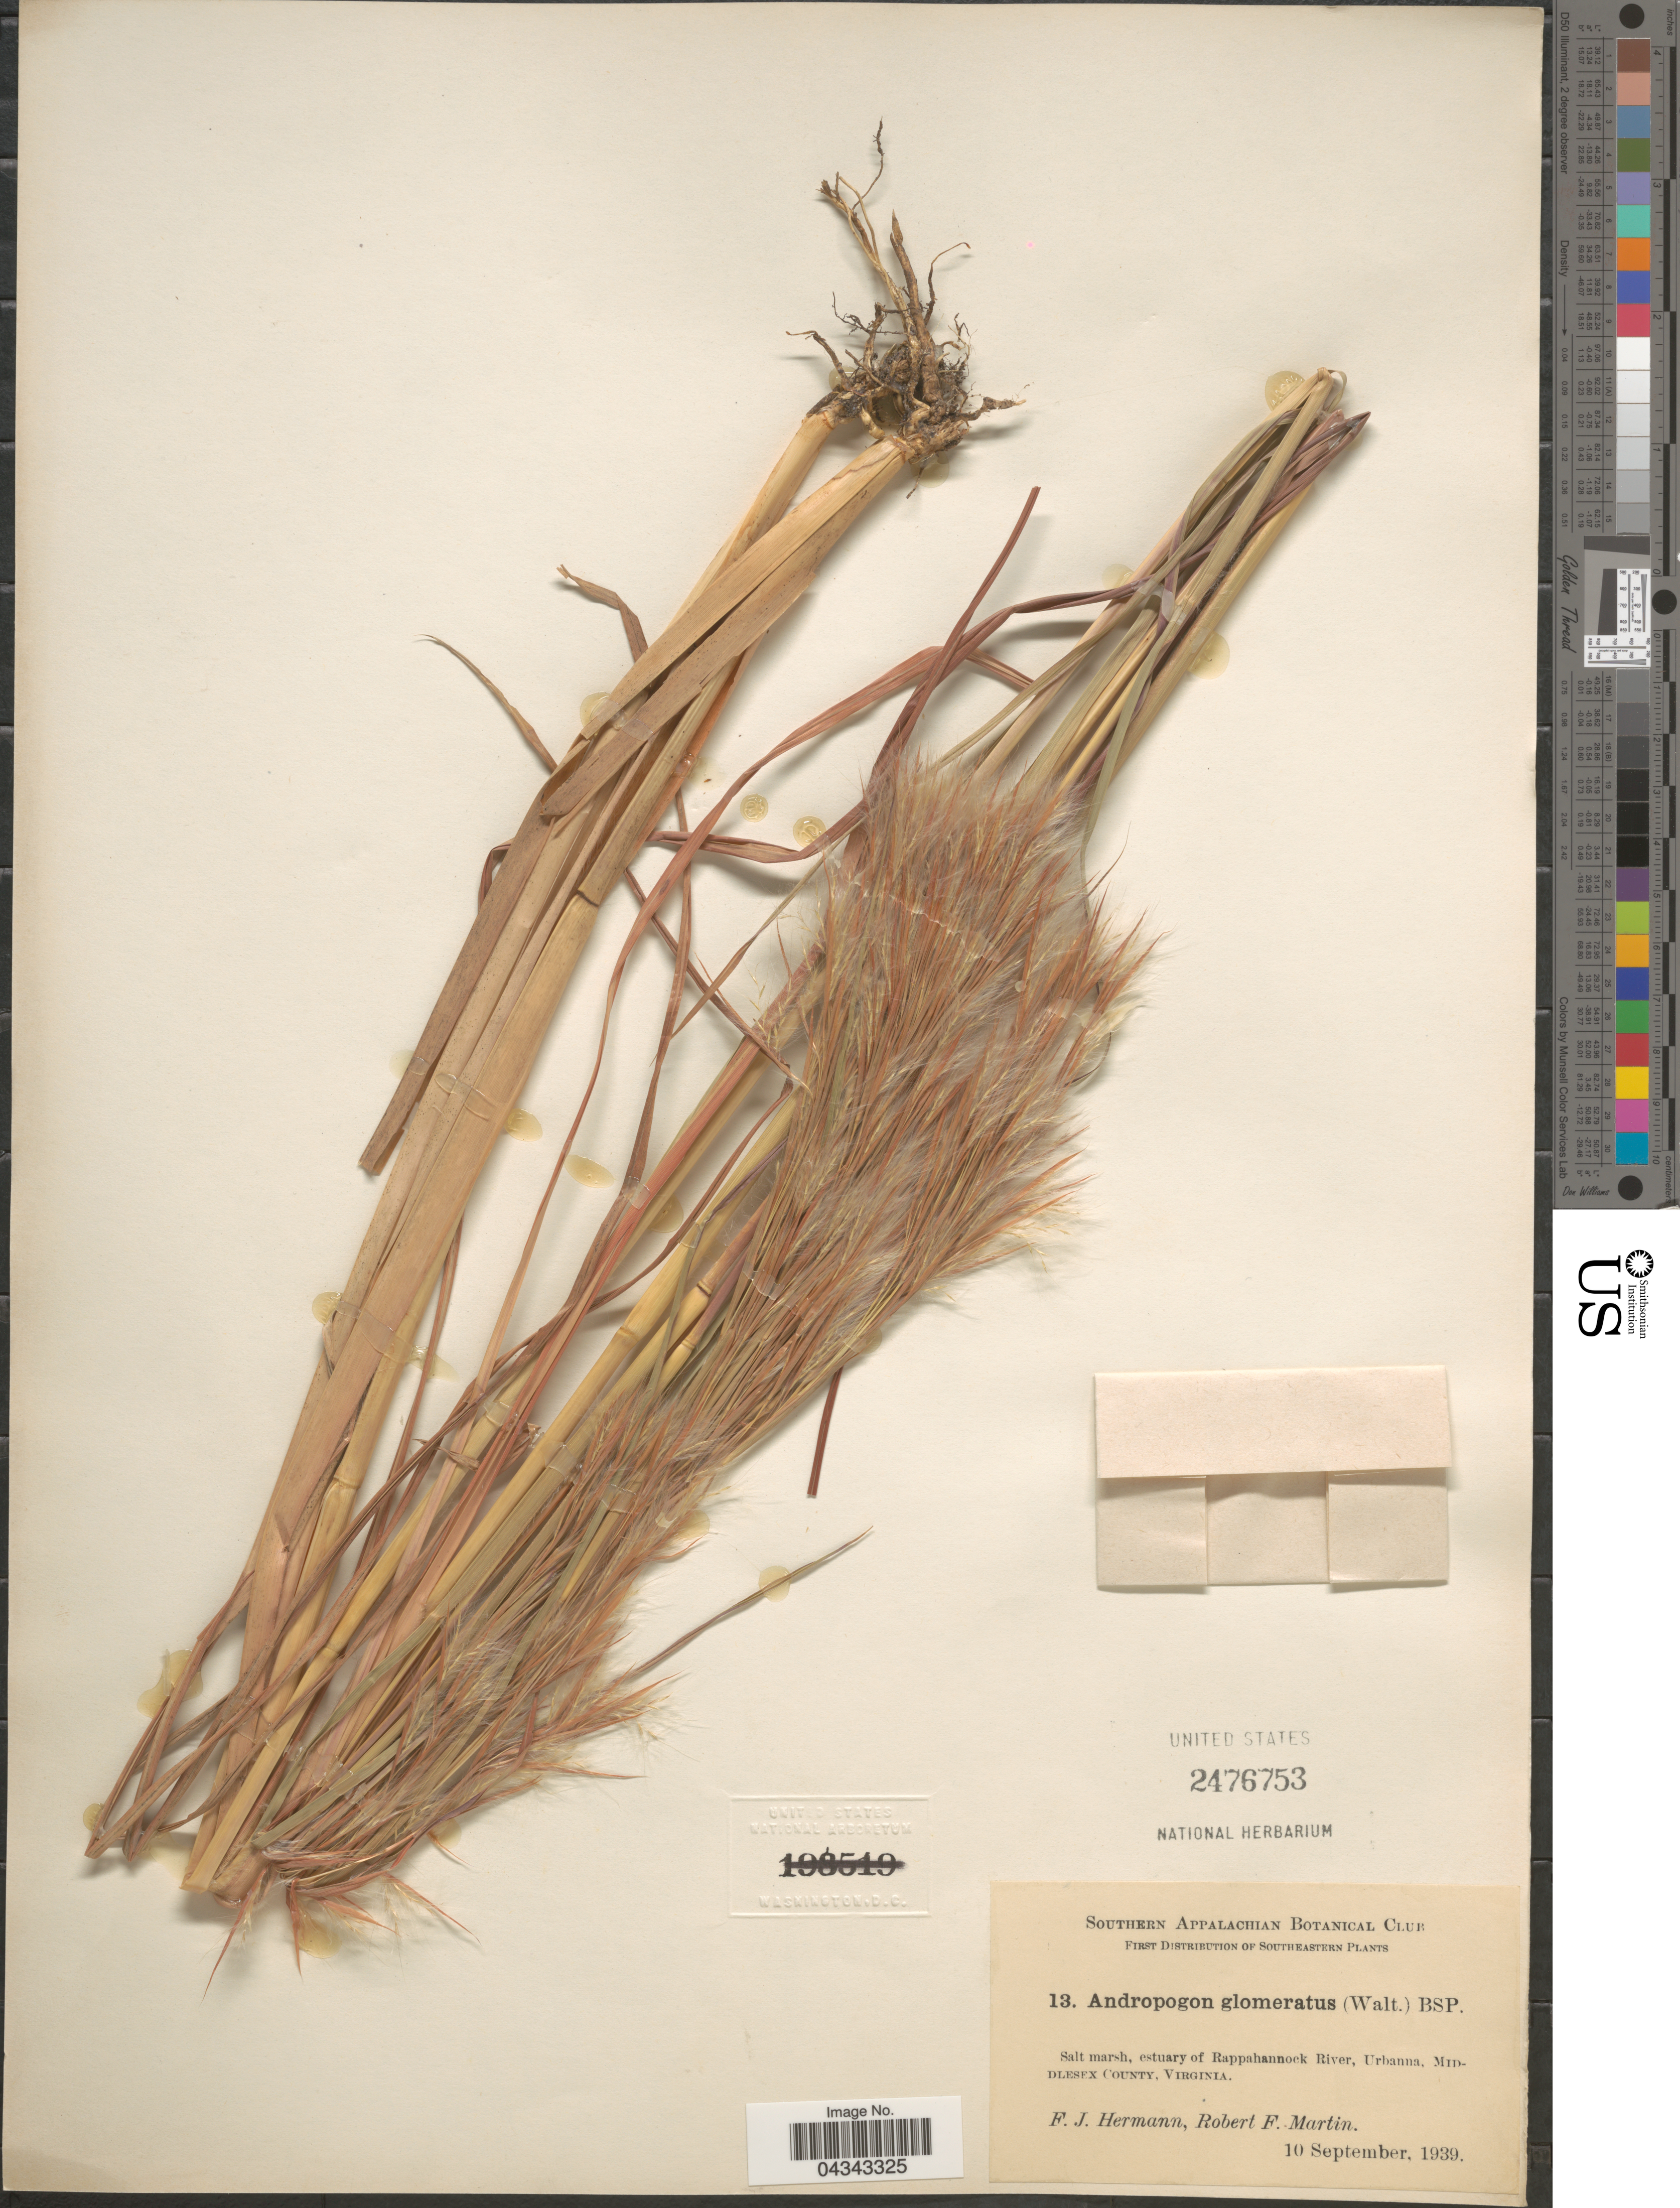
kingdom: Plantae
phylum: Tracheophyta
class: Liliopsida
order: Poales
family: Poaceae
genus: Andropogon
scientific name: Andropogon glomeratus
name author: (Walter) Britton, Stearns & Poggenb.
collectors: F. J. Hermann & R. F. Martin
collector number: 13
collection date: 1939-09-10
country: United States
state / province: Virginia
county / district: Middlesex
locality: Southeastern. Salt marsh, estuary of Rappahannock River, Urbanna, Middlesex County.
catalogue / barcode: US 2476753